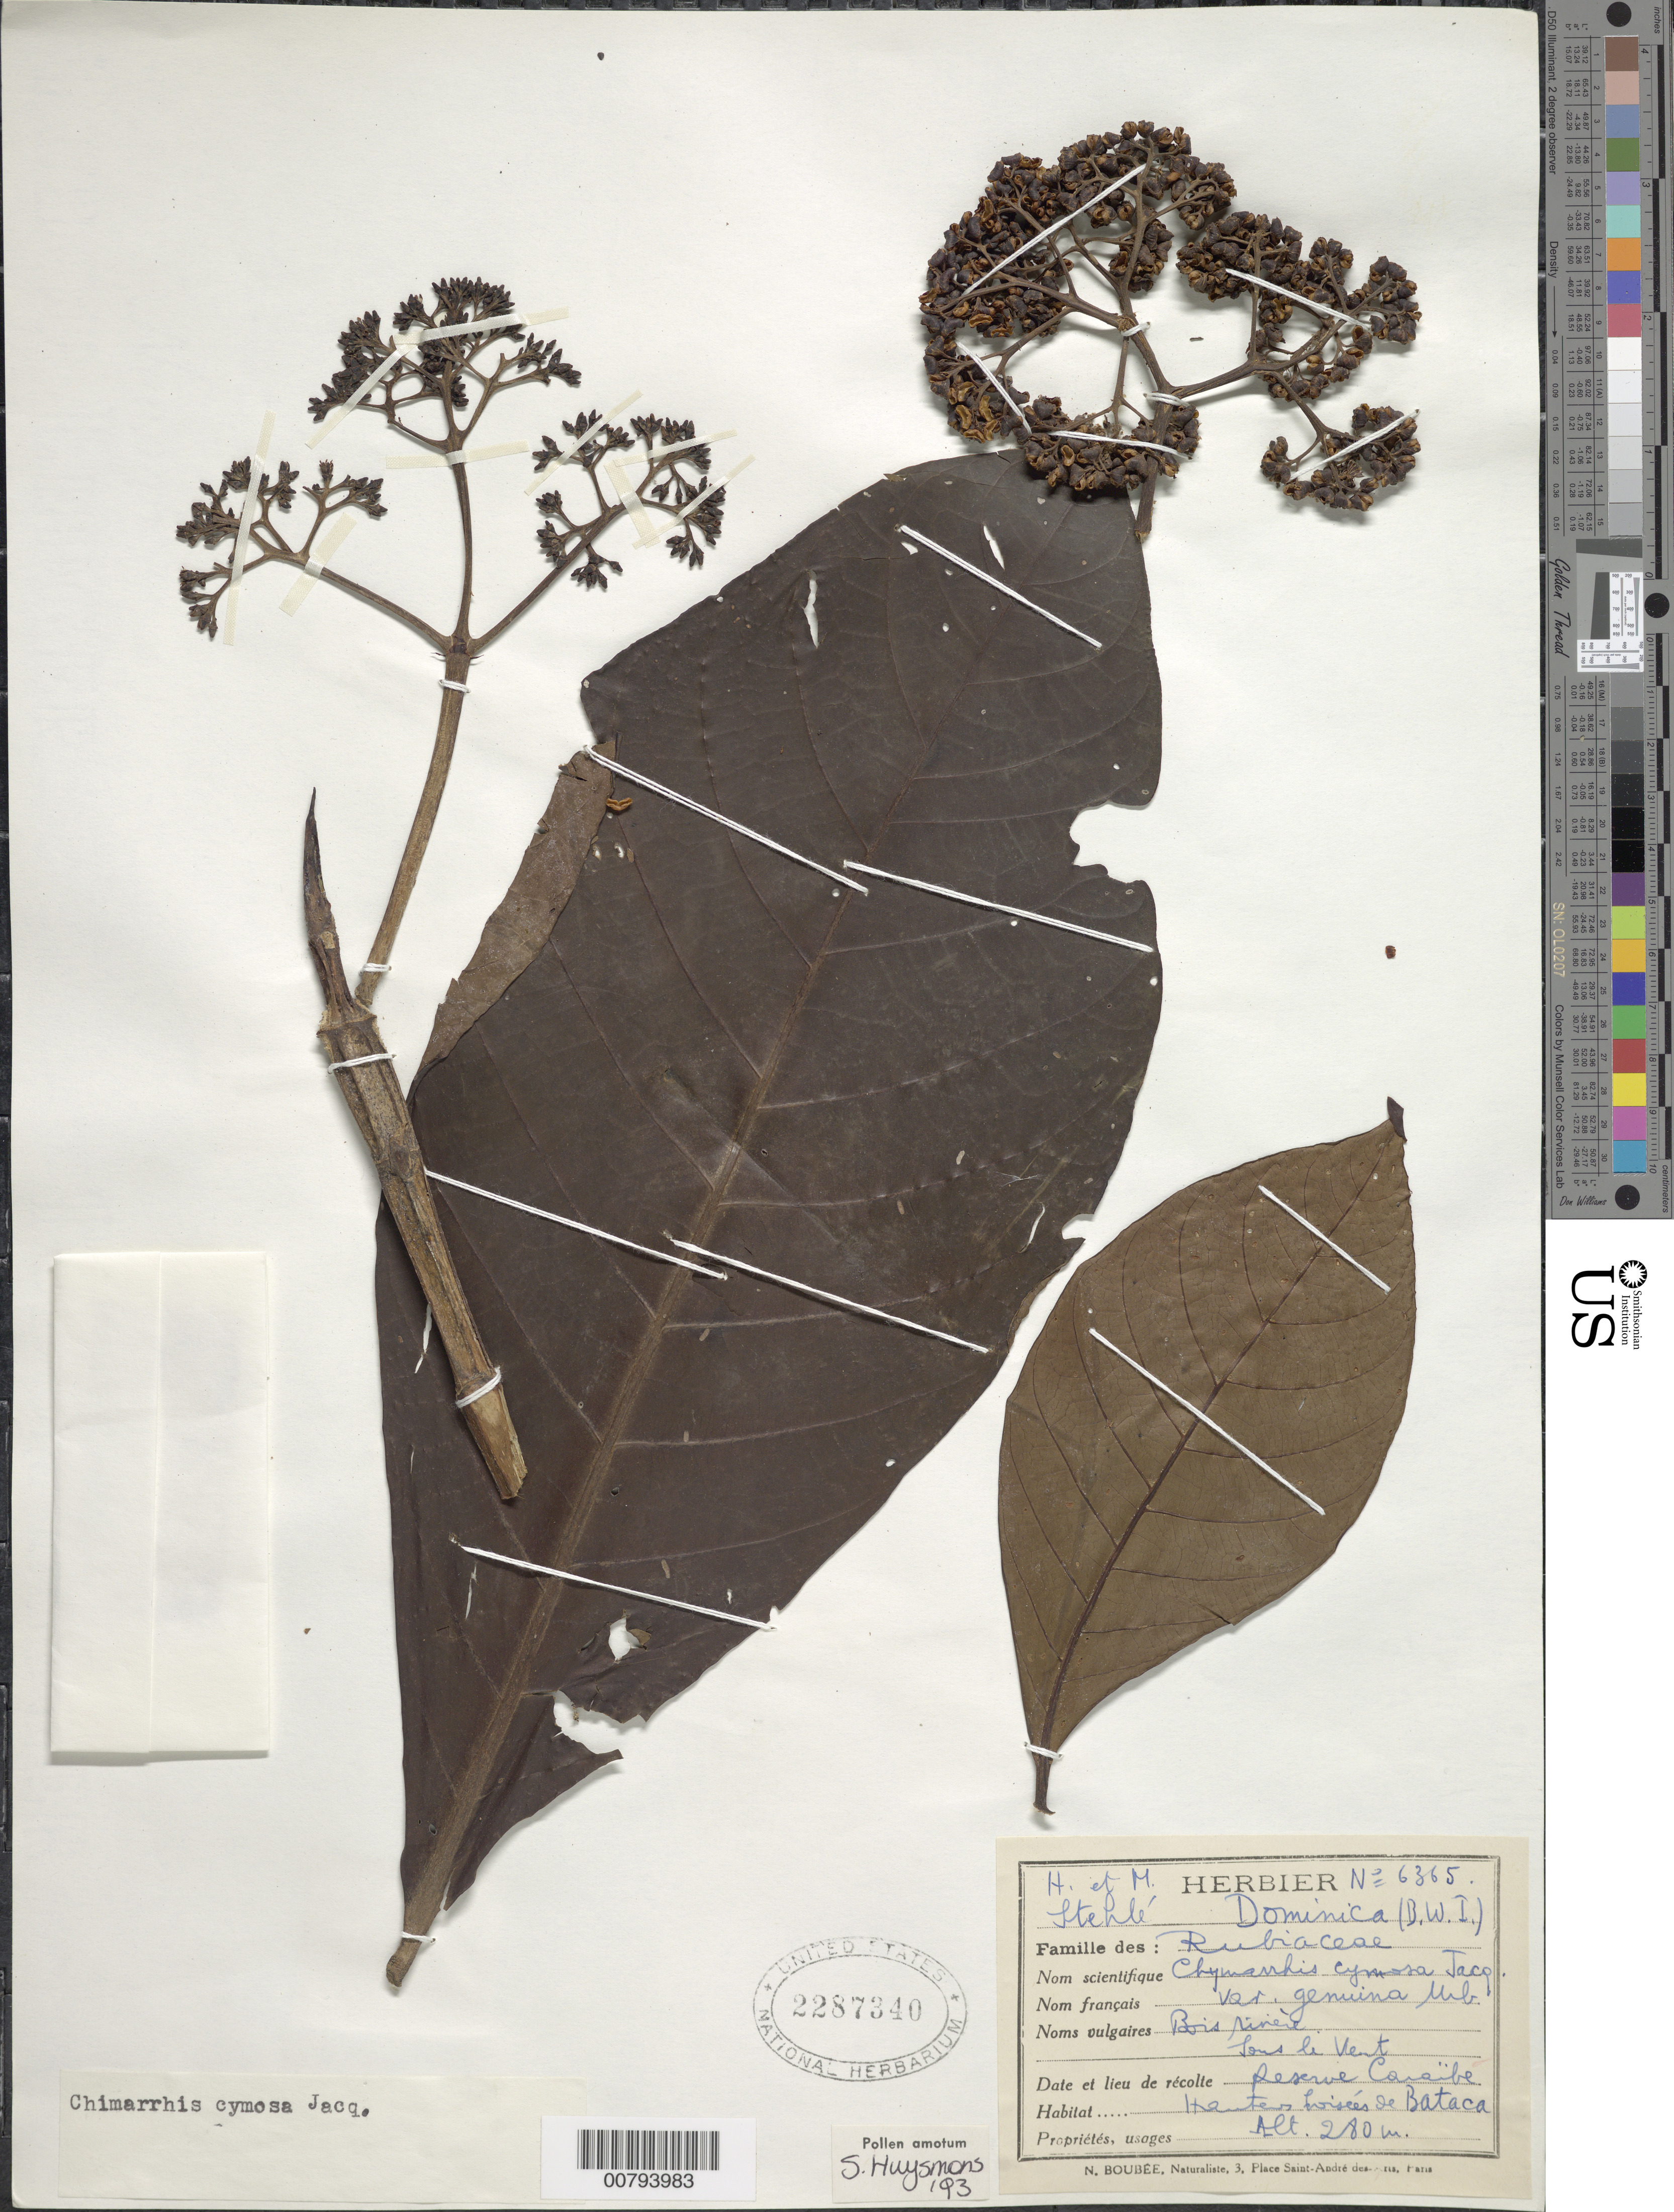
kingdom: Plantae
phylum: Tracheophyta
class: Magnoliopsida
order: Gentianales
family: Rubiaceae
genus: Chimarrhis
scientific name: Chimarrhis cymosa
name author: Jacq.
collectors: H. Stehlé & M. Stehlé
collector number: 6365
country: Dominica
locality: Reserve Caraibe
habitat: Hauters boisées de Bataca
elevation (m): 280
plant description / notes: Common name: Bois rivière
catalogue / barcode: US 2287340